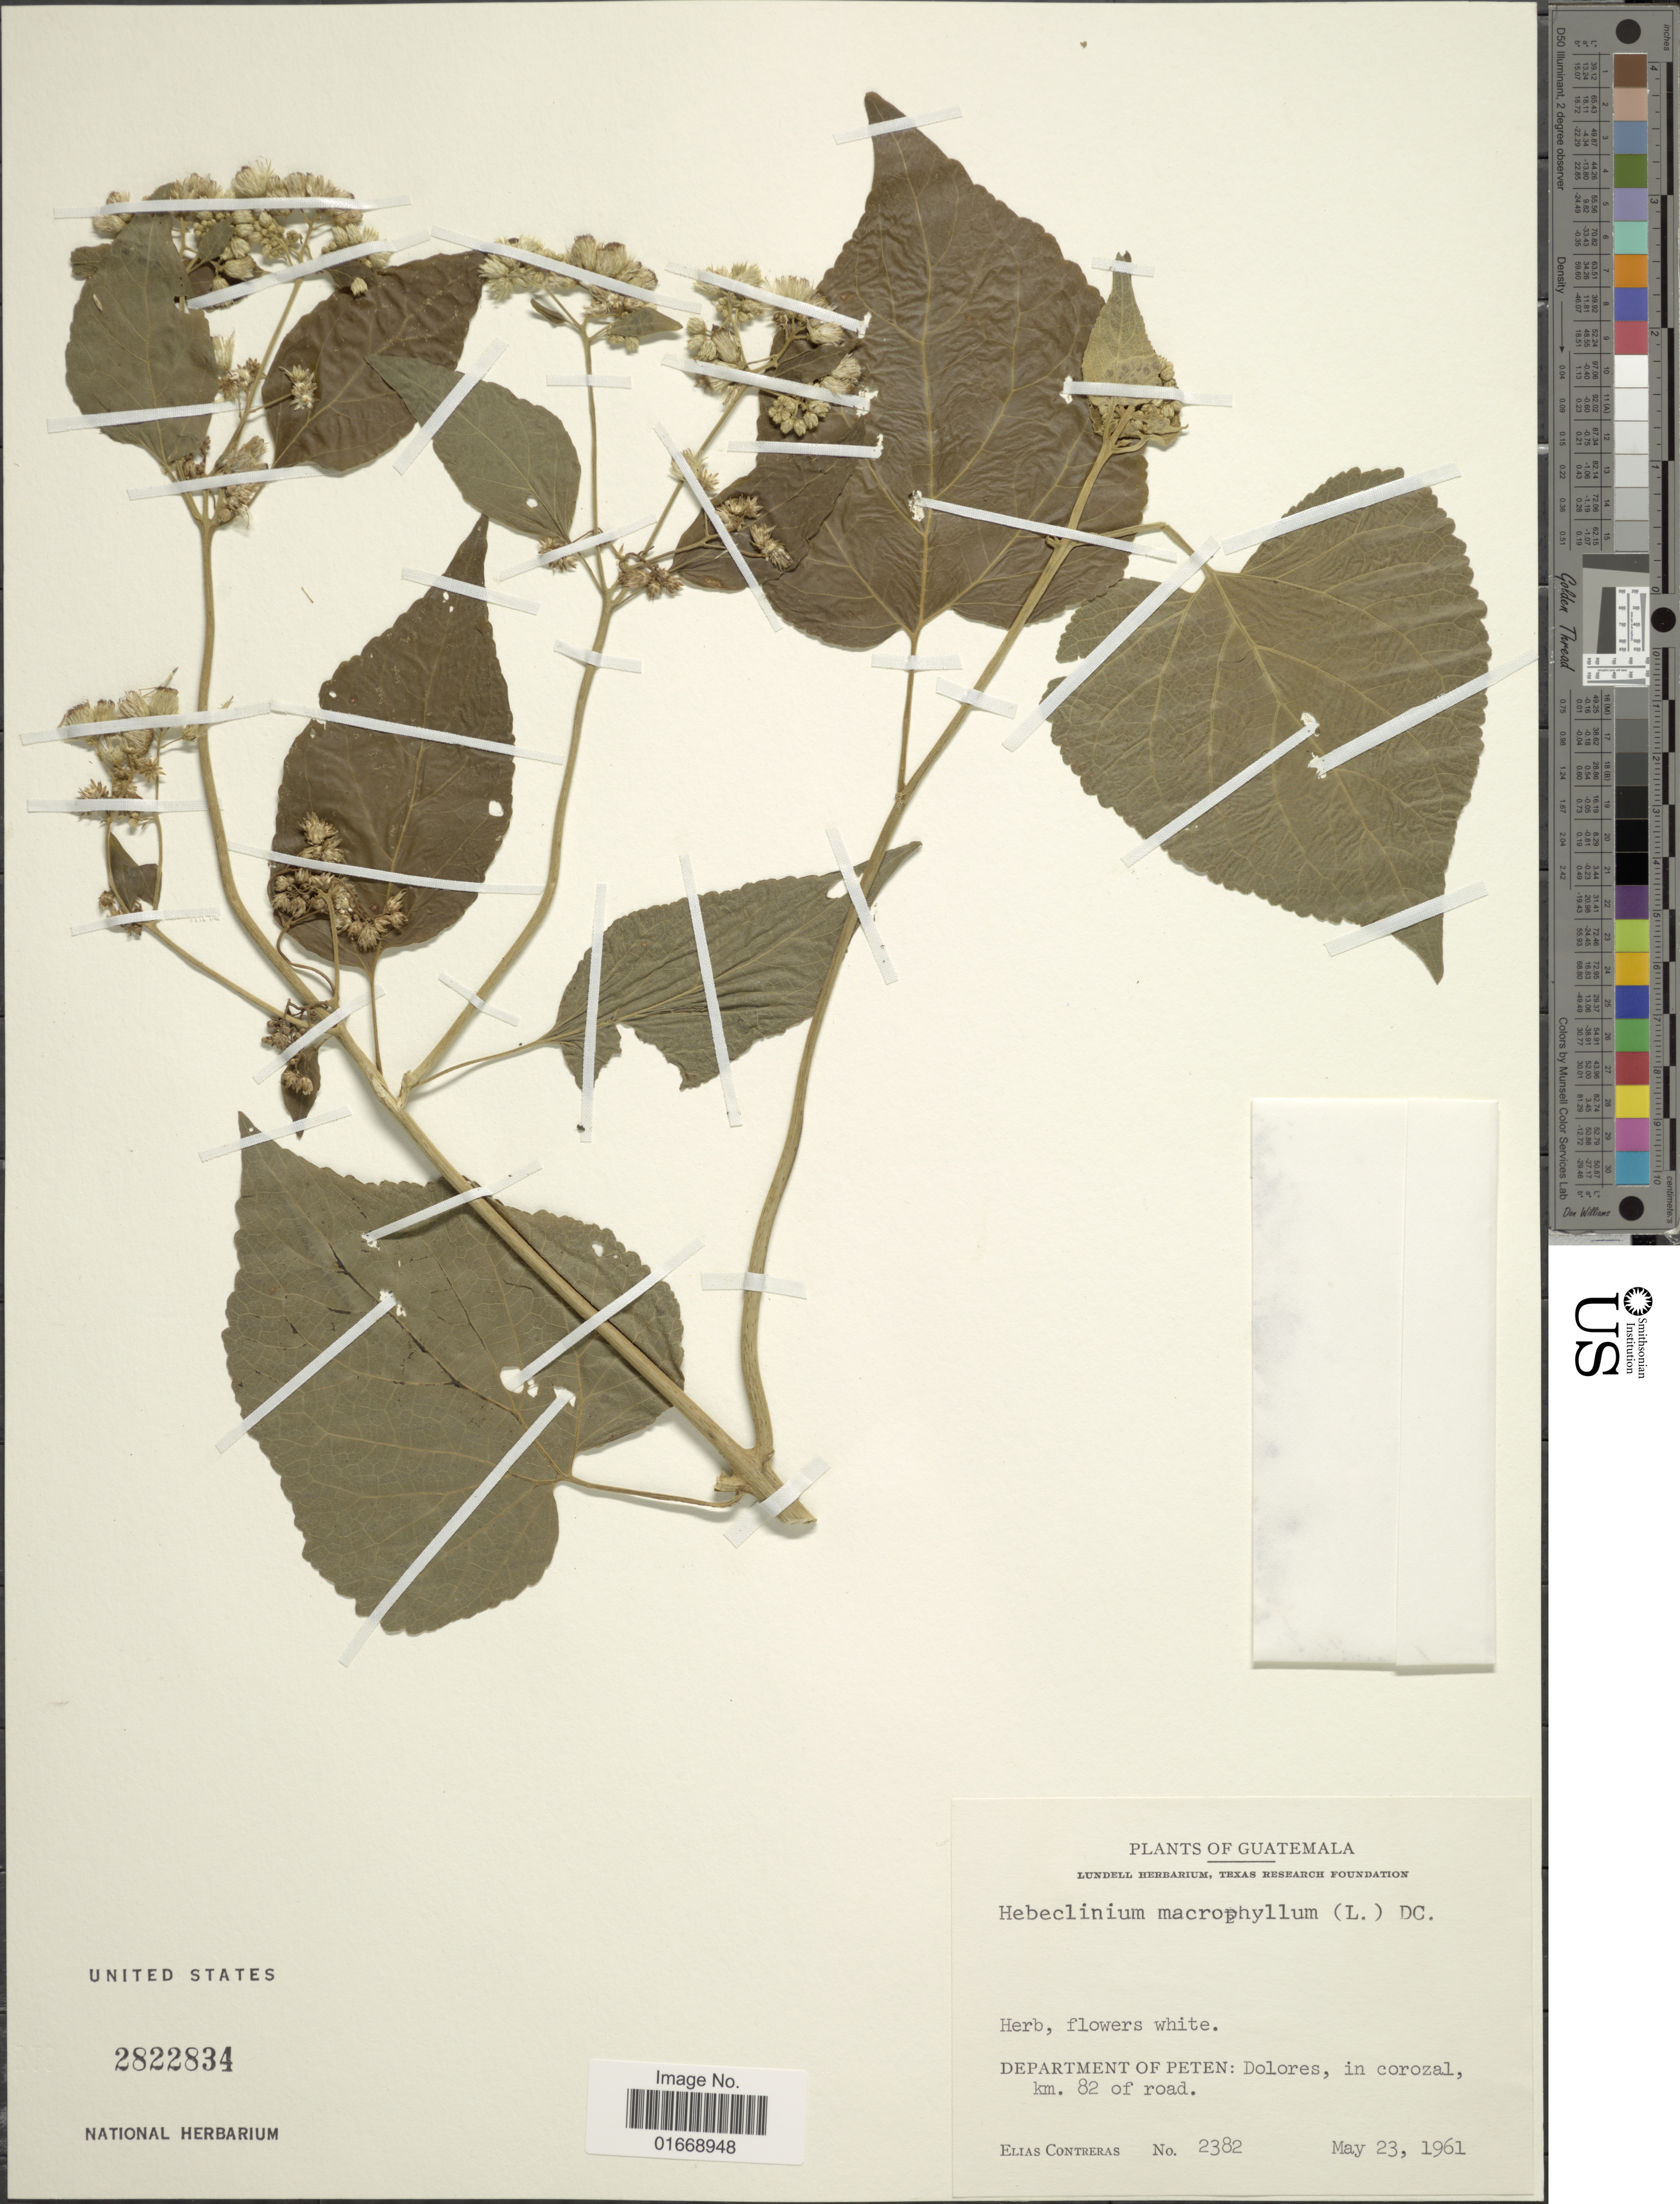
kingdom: Plantae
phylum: Tracheophyta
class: Magnoliopsida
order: Asterales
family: Asteraceae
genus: Hebeclinium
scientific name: Hebeclinium macrophyllum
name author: (L.) DC.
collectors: E. Contreras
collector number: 2382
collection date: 1961-05-23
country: Guatemala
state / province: El Petén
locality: Department of Peten, Dolores, in corozal km 82 of road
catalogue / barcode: US 2822834